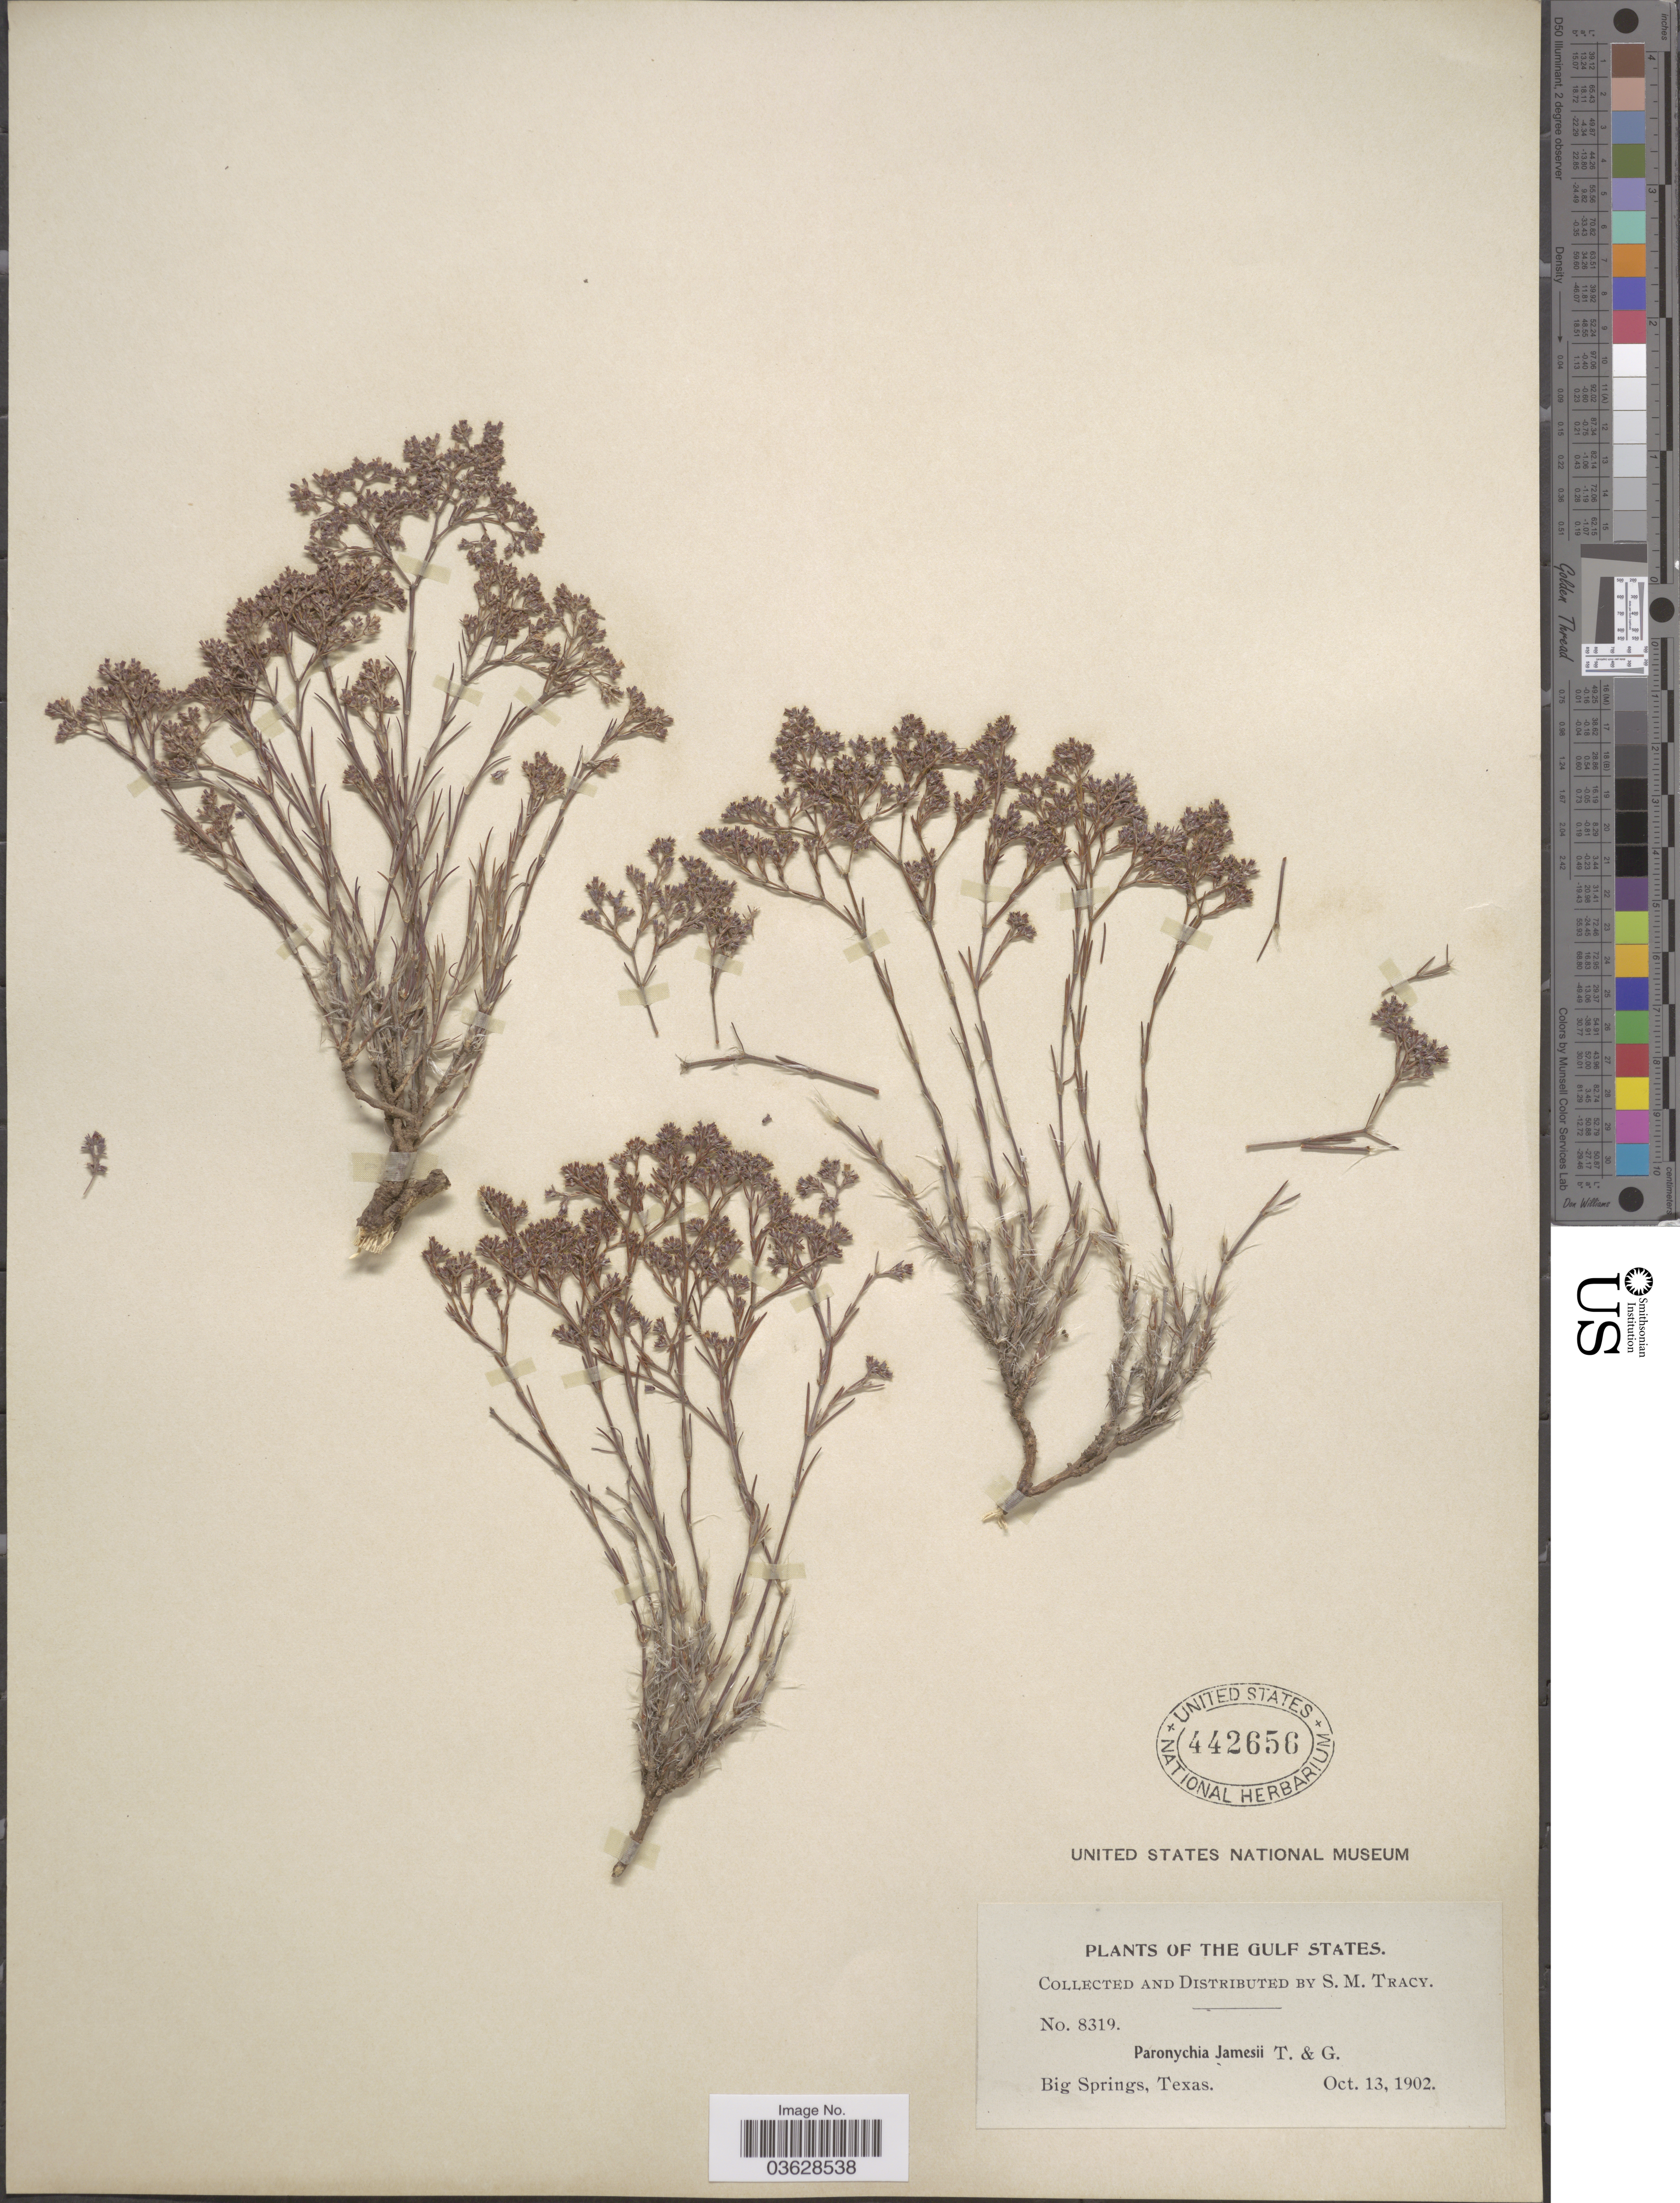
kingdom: Plantae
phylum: Tracheophyta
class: Magnoliopsida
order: Caryophyllales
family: Caryophyllaceae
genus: Paronychia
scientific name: Paronychia jamesii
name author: Torr. & A. Gray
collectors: S. M. Tracy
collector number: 8319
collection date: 1902-10-13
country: United States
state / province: Texas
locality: The Gulf States. Big Springs.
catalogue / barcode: US 442656